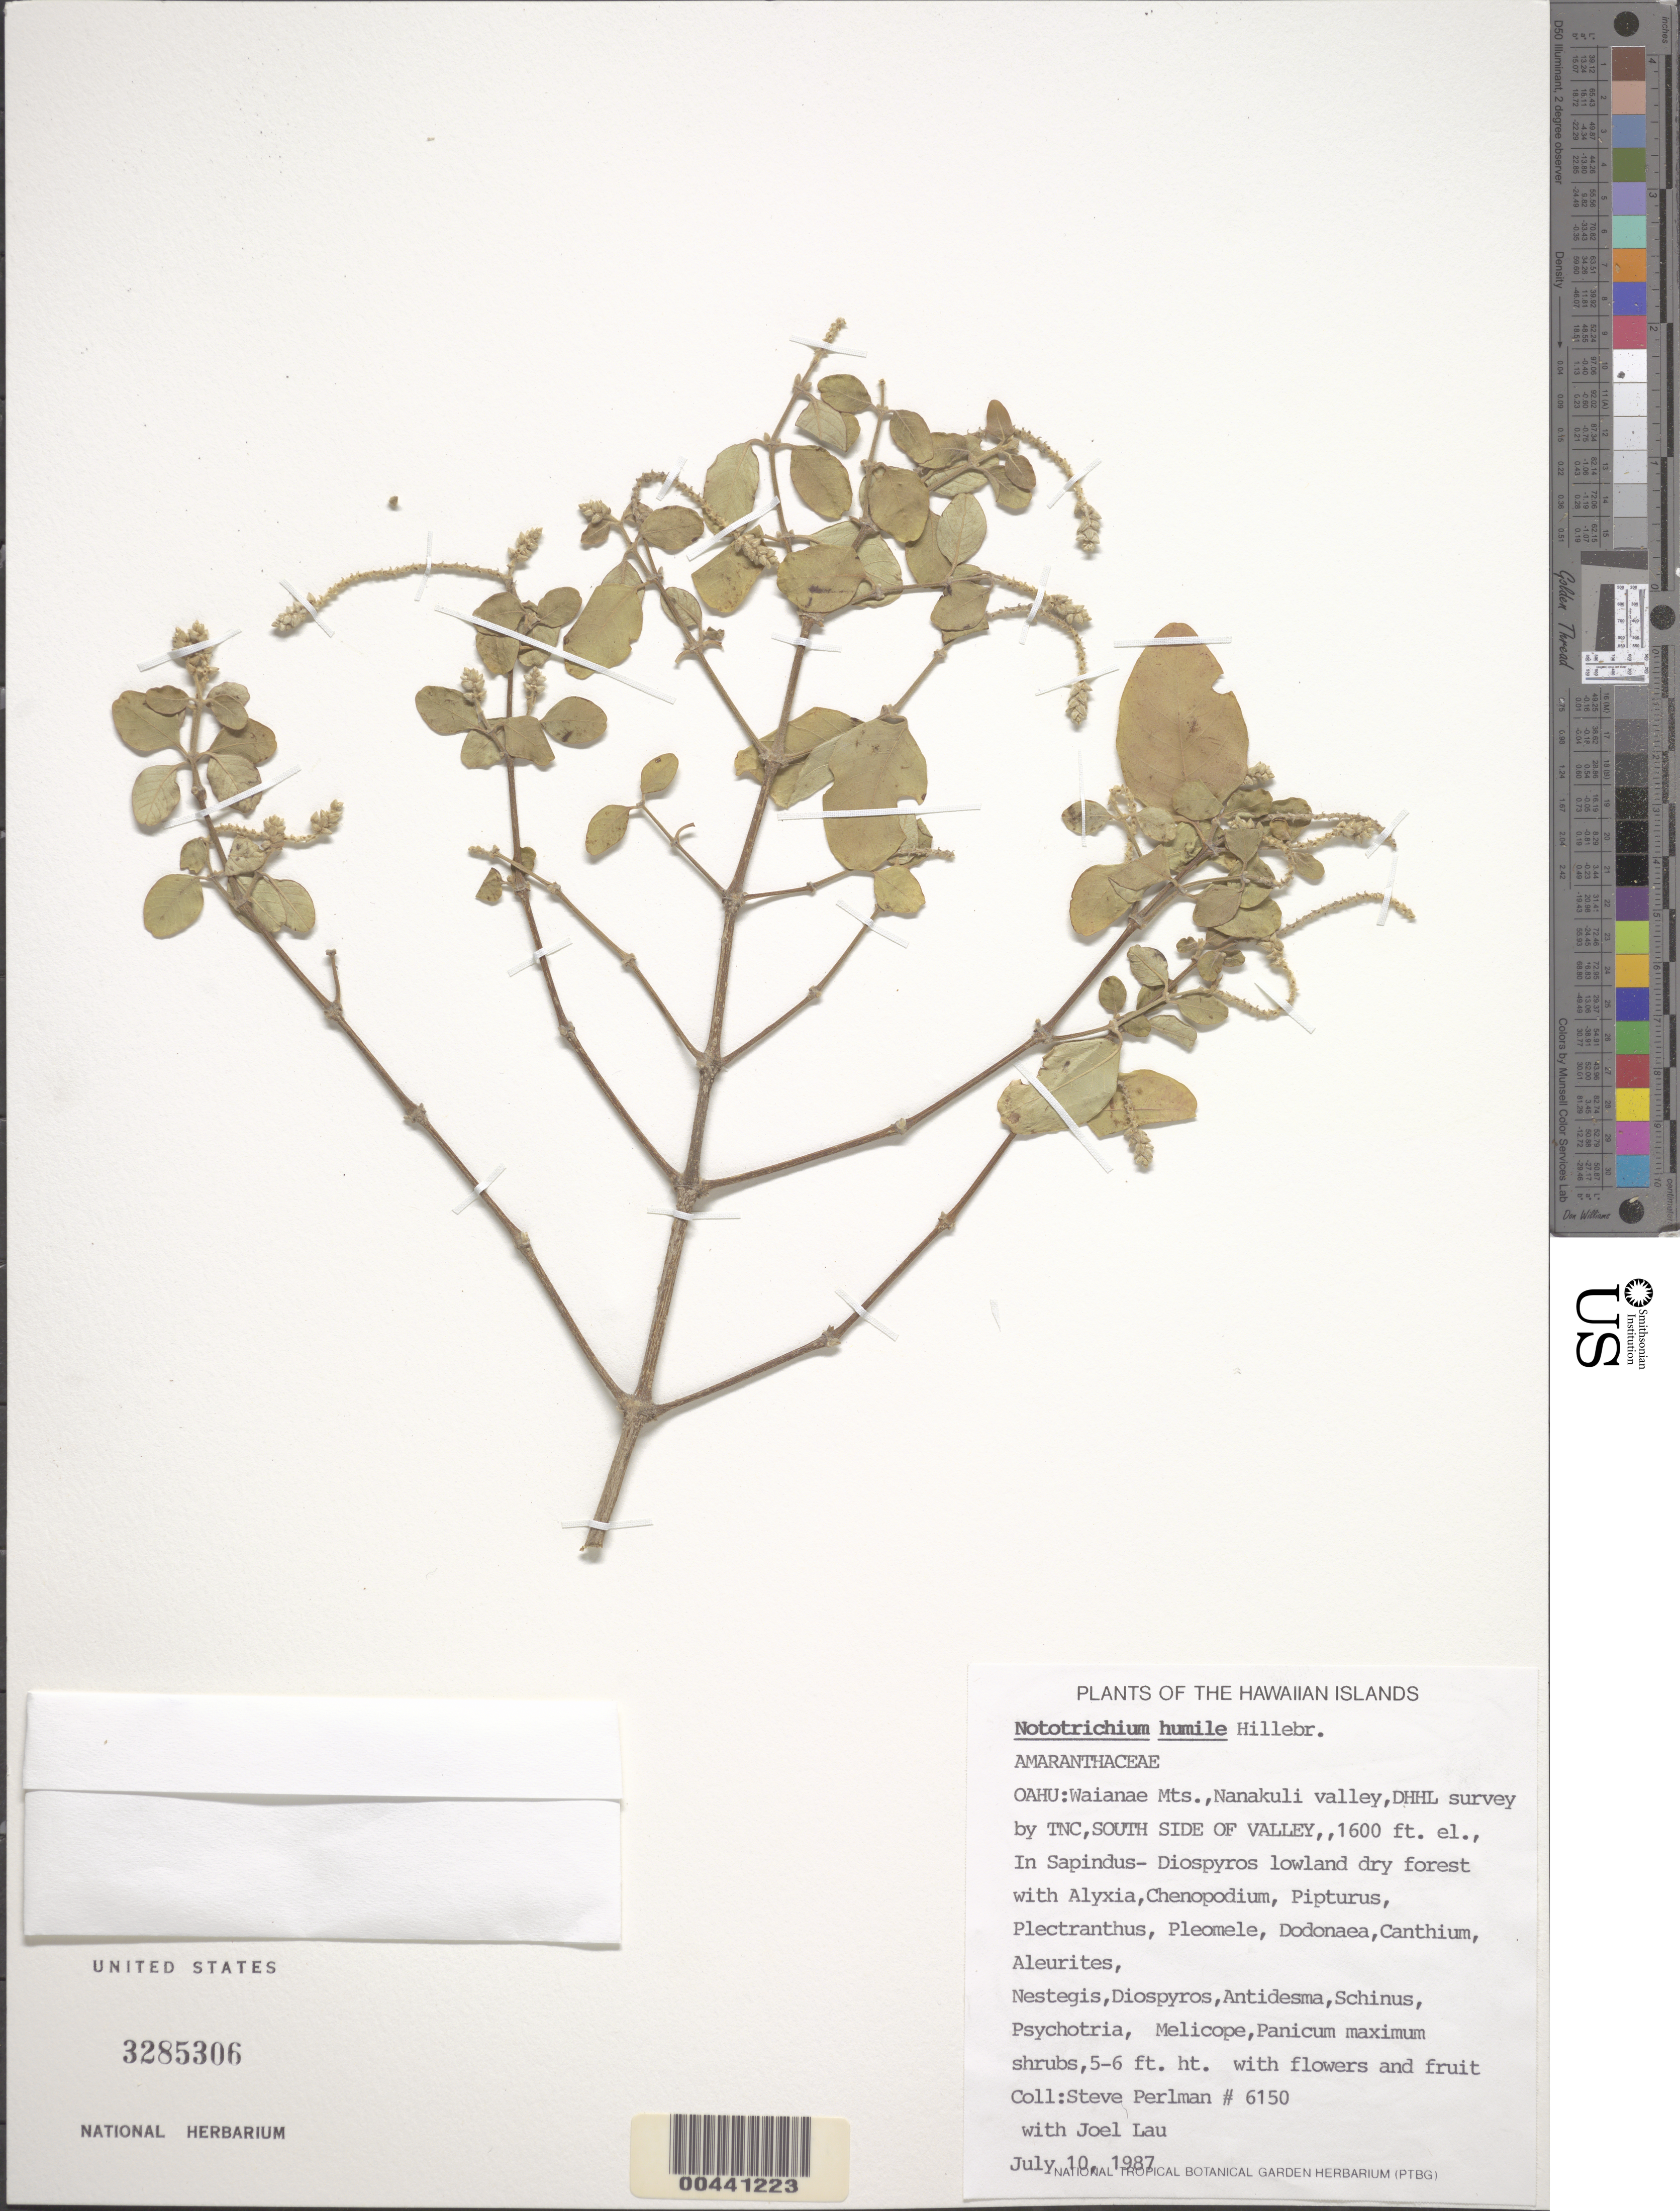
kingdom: Plantae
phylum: Tracheophyta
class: Magnoliopsida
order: Caryophyllales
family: Amaranthaceae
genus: Achyranthes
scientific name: Achyranthes humilis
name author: (Hillebr.) Di Vincenzo et al.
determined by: Wagner, W. L., (BOT), Smithsonian Institution - National Museum of Natural History (UNITED STATES)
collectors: S. P. Perlman & J. Lau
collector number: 6150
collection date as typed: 10 Jul 1987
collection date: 1987-07-10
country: United States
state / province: Hawaii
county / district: Honolulu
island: Oahu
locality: Waianae Mts., Nanakuli valley, DHHL survey by TNC, South side of valley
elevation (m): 488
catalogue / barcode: US 3285306